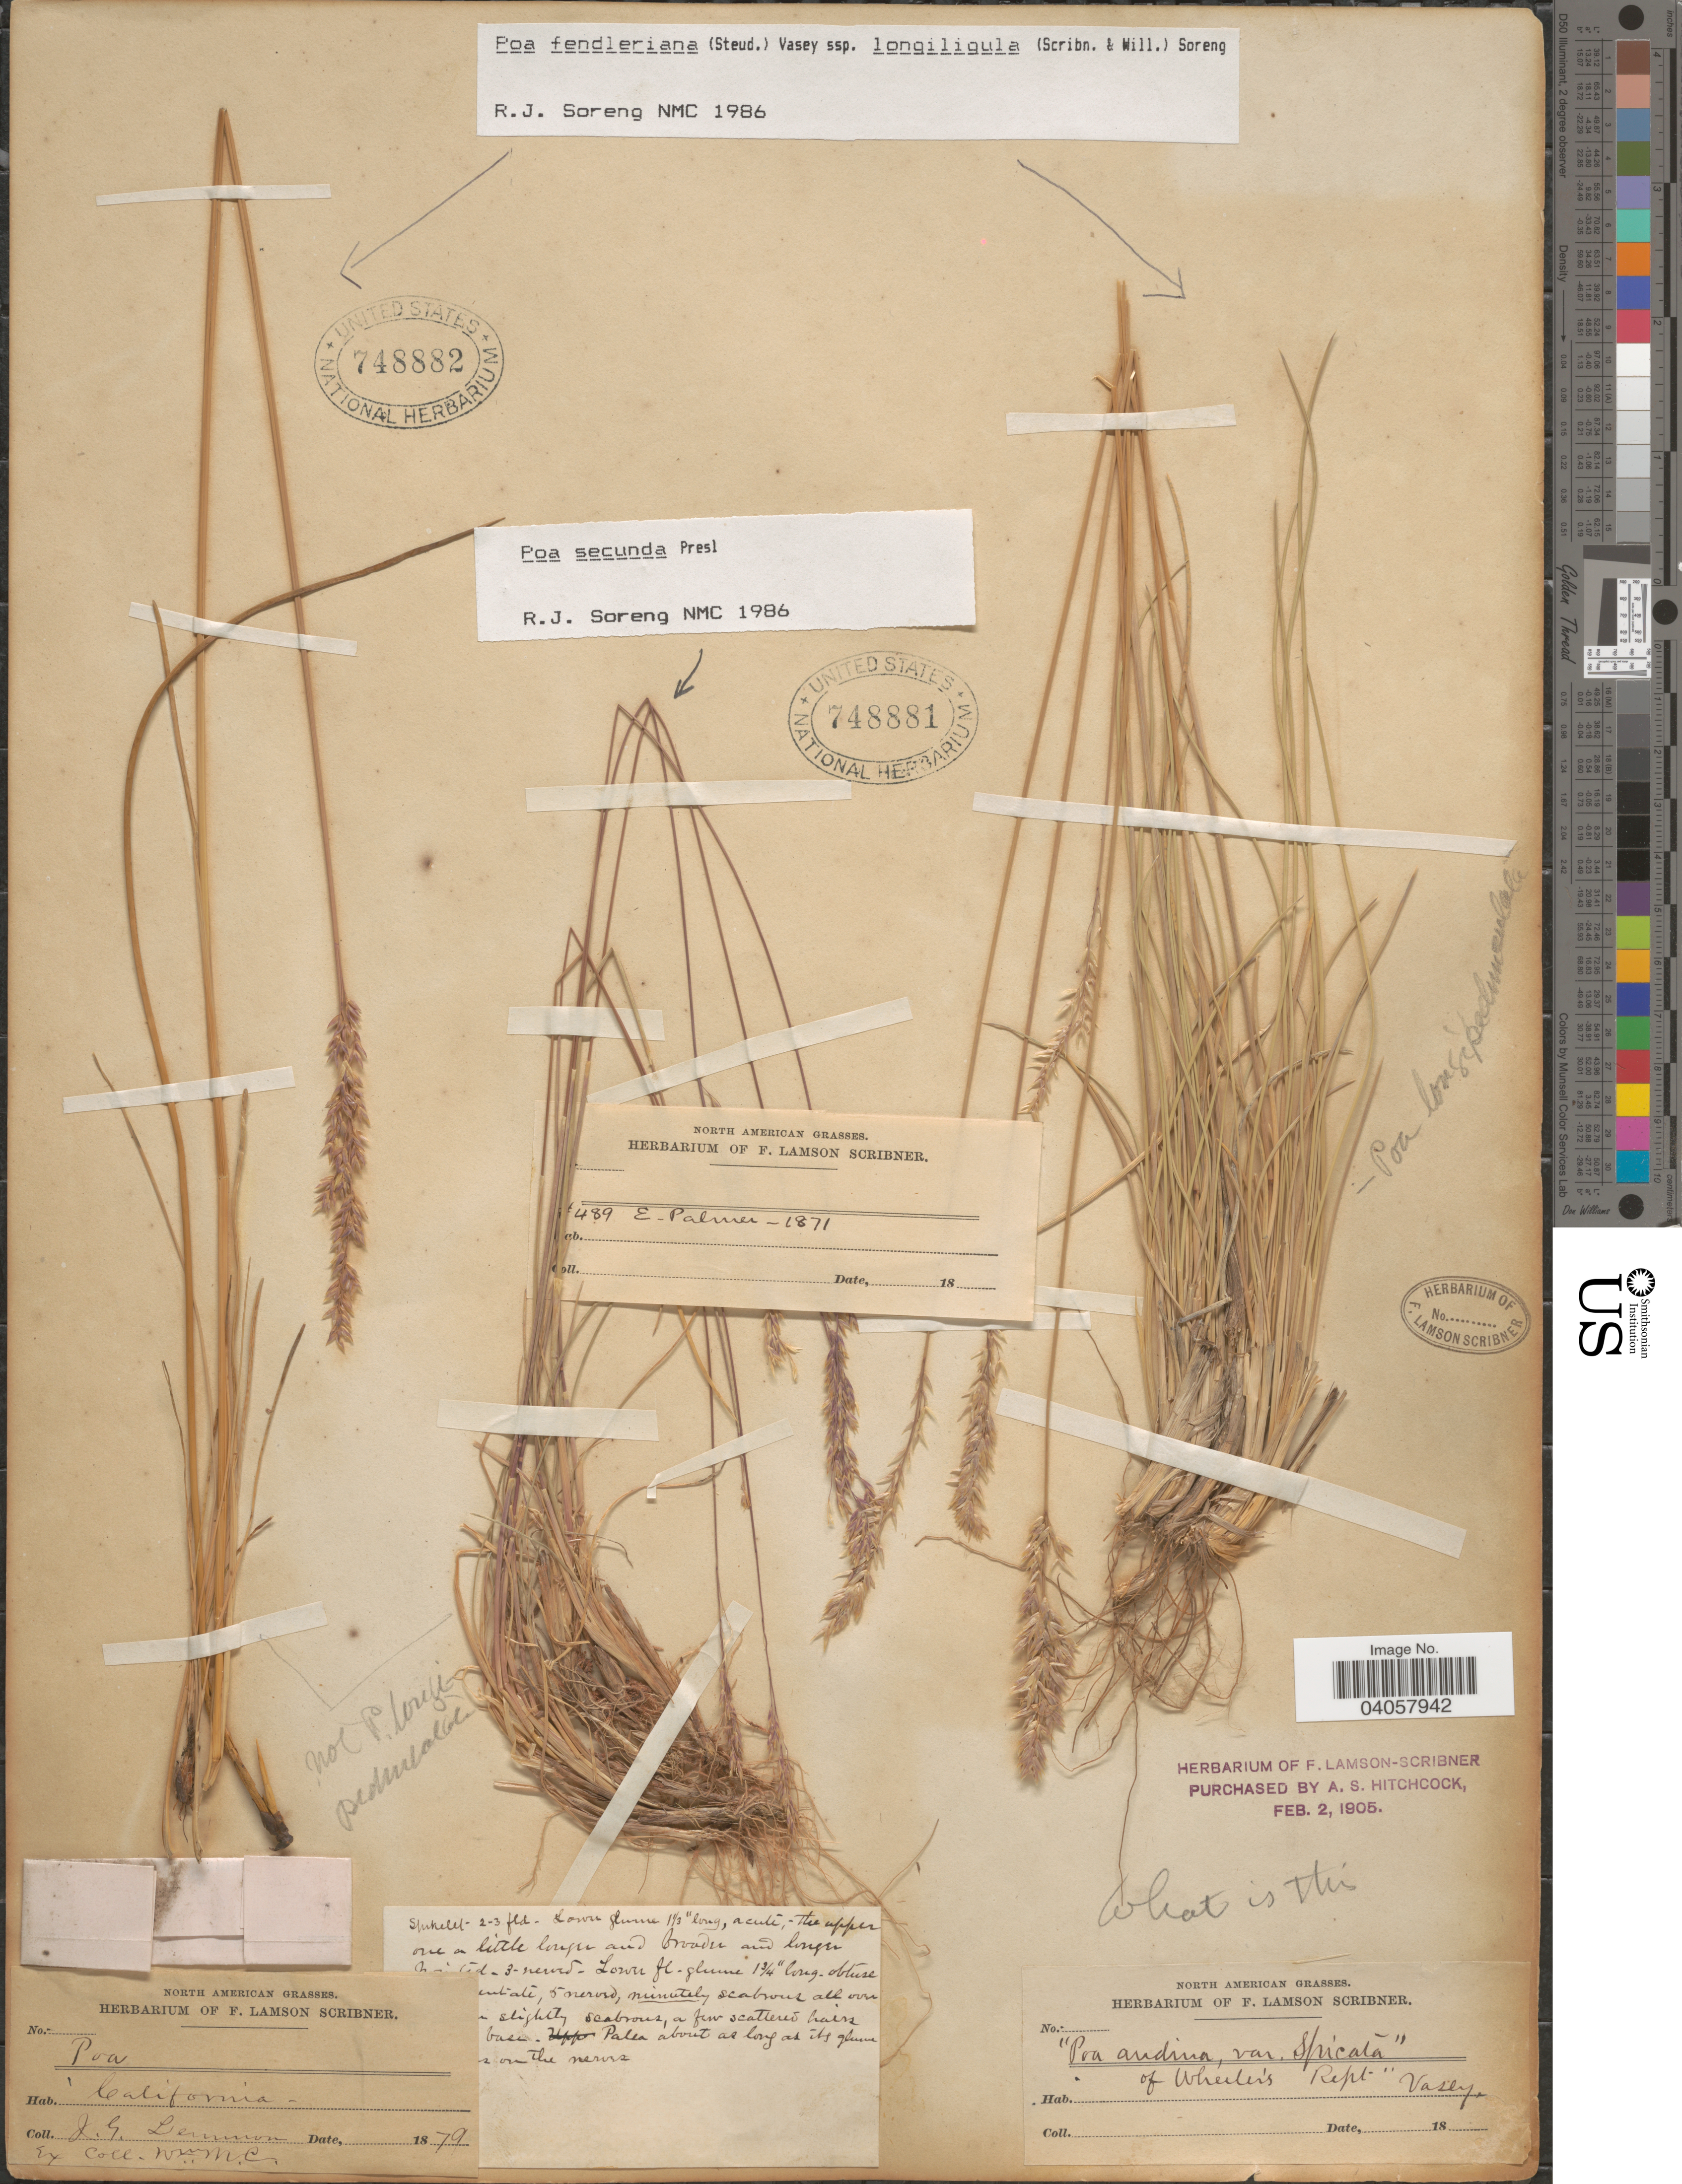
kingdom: Plantae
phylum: Tracheophyta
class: Liliopsida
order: Poales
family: Poaceae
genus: Poa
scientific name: Poa fendleriana subsp. longiligula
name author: (Scribn. & T.A. Williams) Soreng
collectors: J. Lemmon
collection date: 1879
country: United States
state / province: California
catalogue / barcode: US 748882